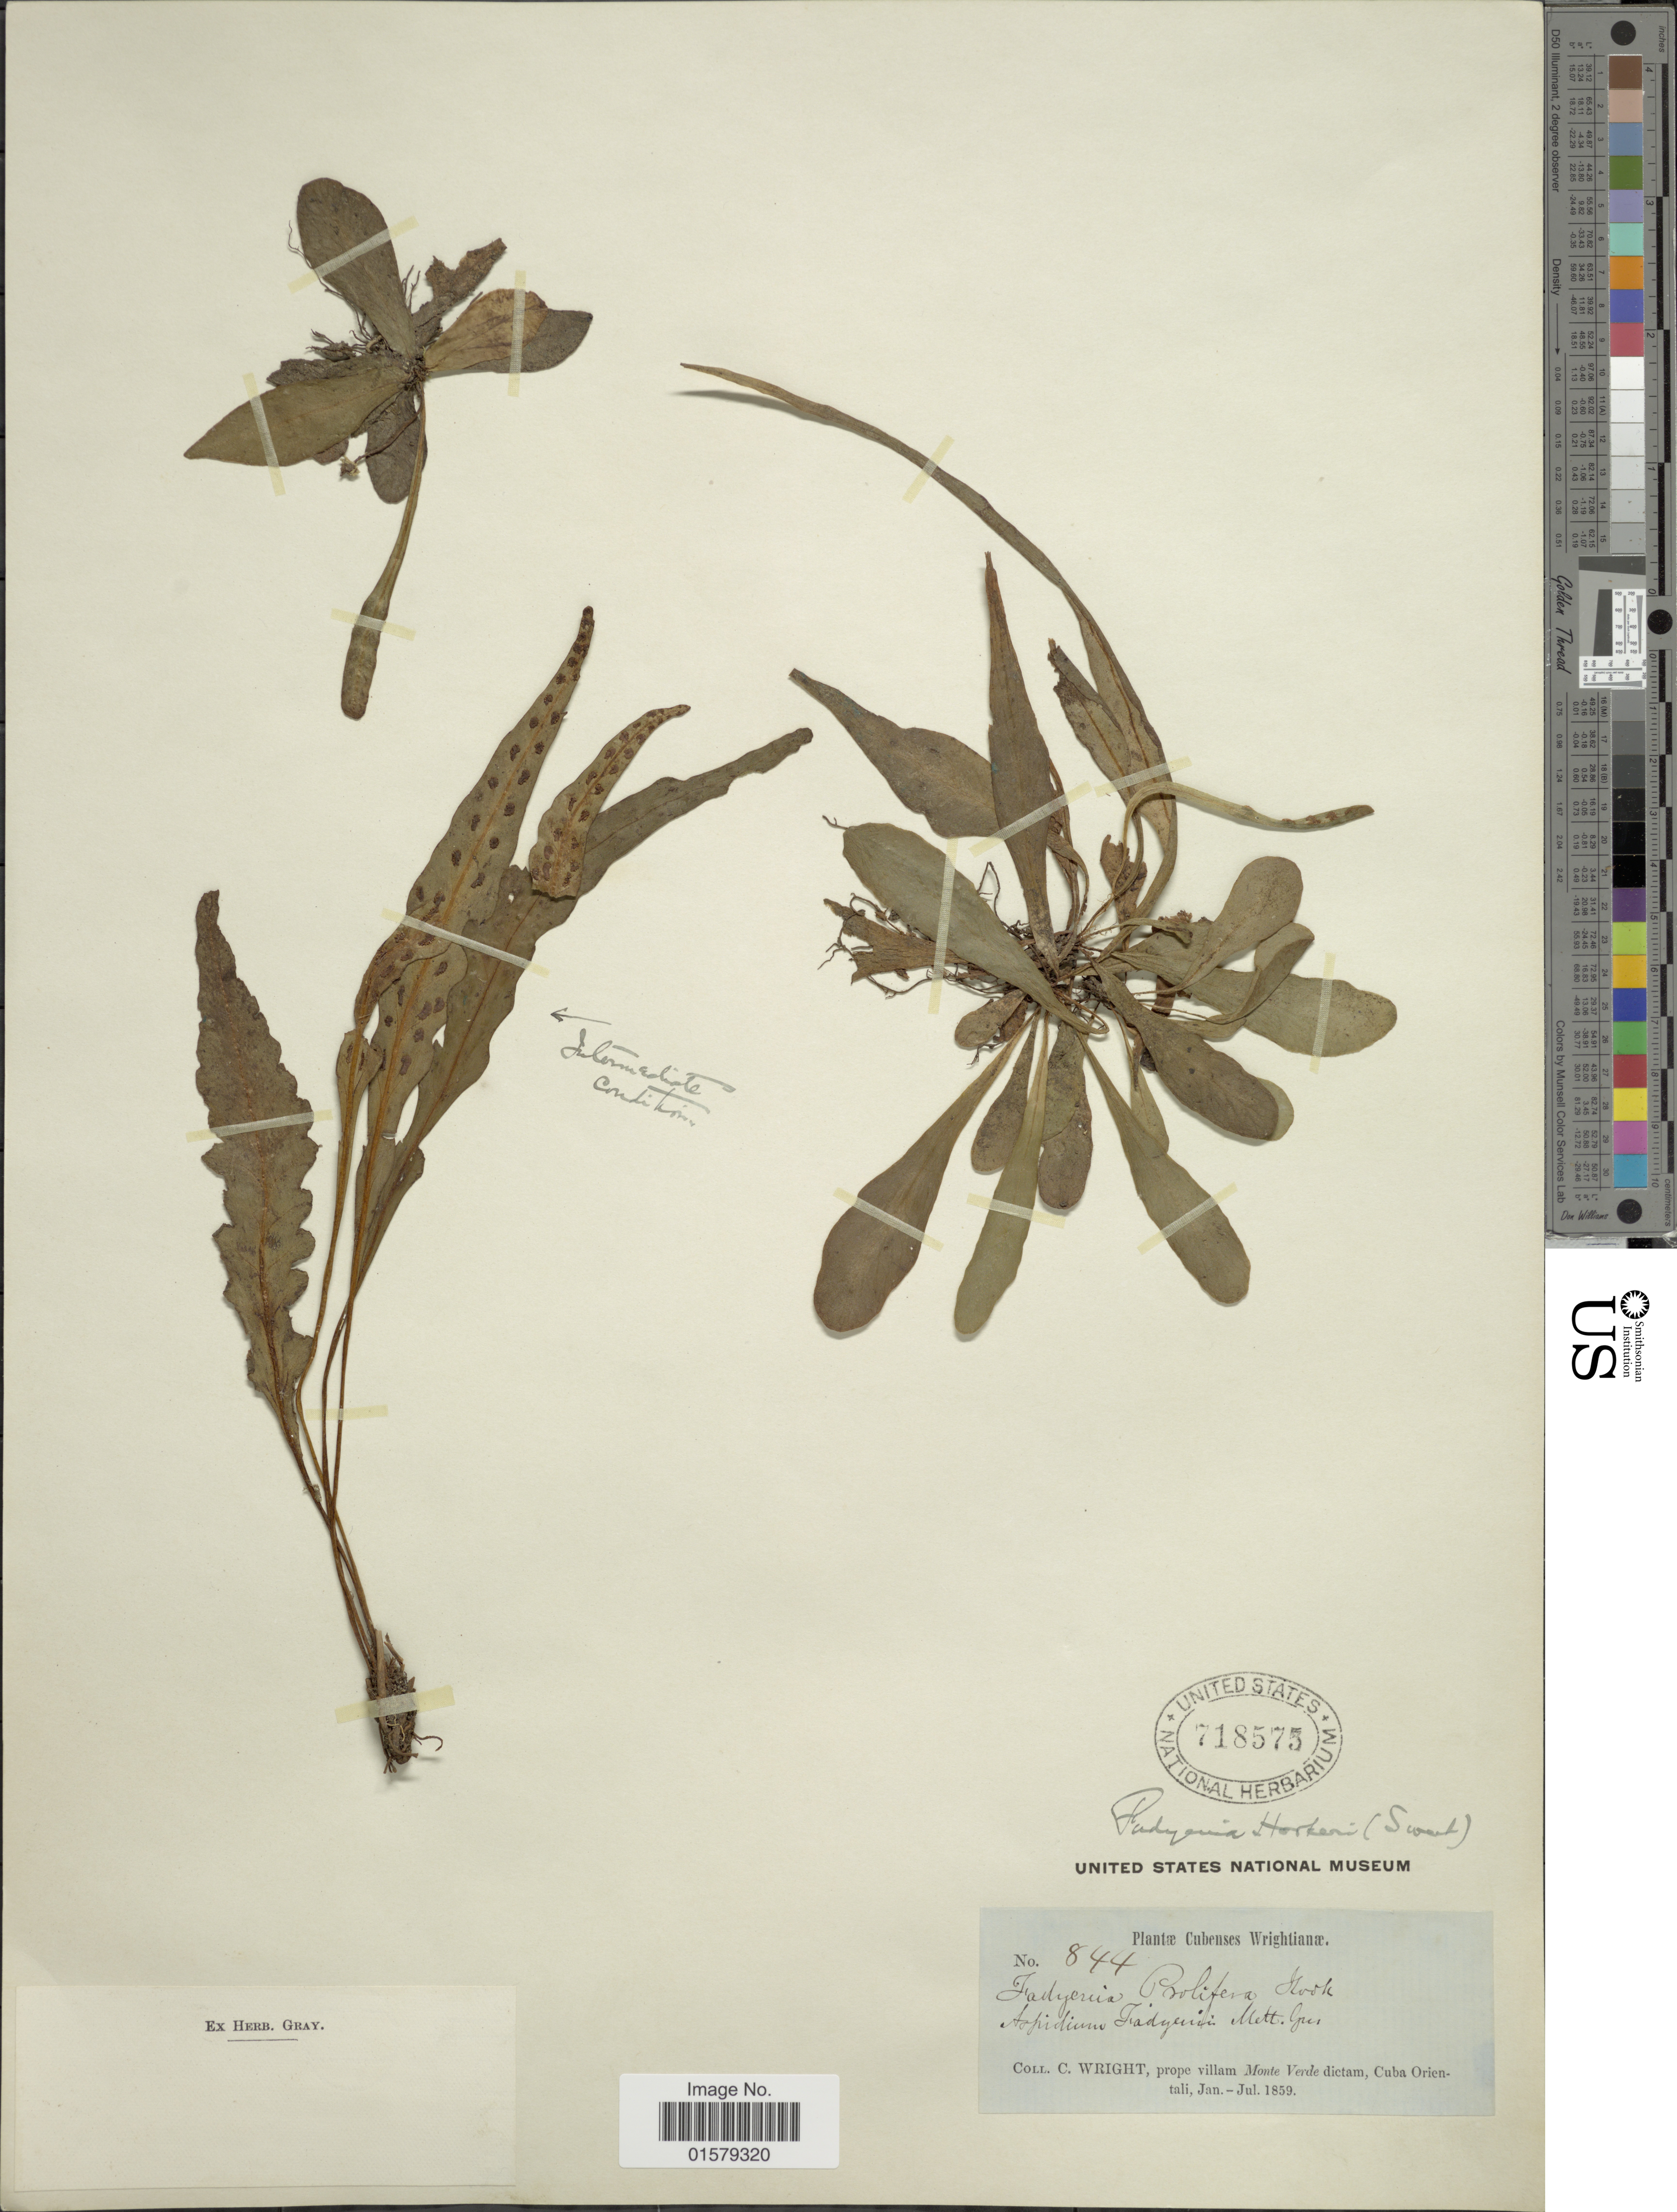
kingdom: Plantae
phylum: Tracheophyta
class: Polypodiopsida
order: Polypodiales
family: Tectariaceae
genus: Tectaria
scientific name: Tectaria hookeri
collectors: C. Wright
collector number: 844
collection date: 1859-01/1859-07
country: Cuba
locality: Prope villam Monte Verde dictam.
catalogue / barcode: US 718575